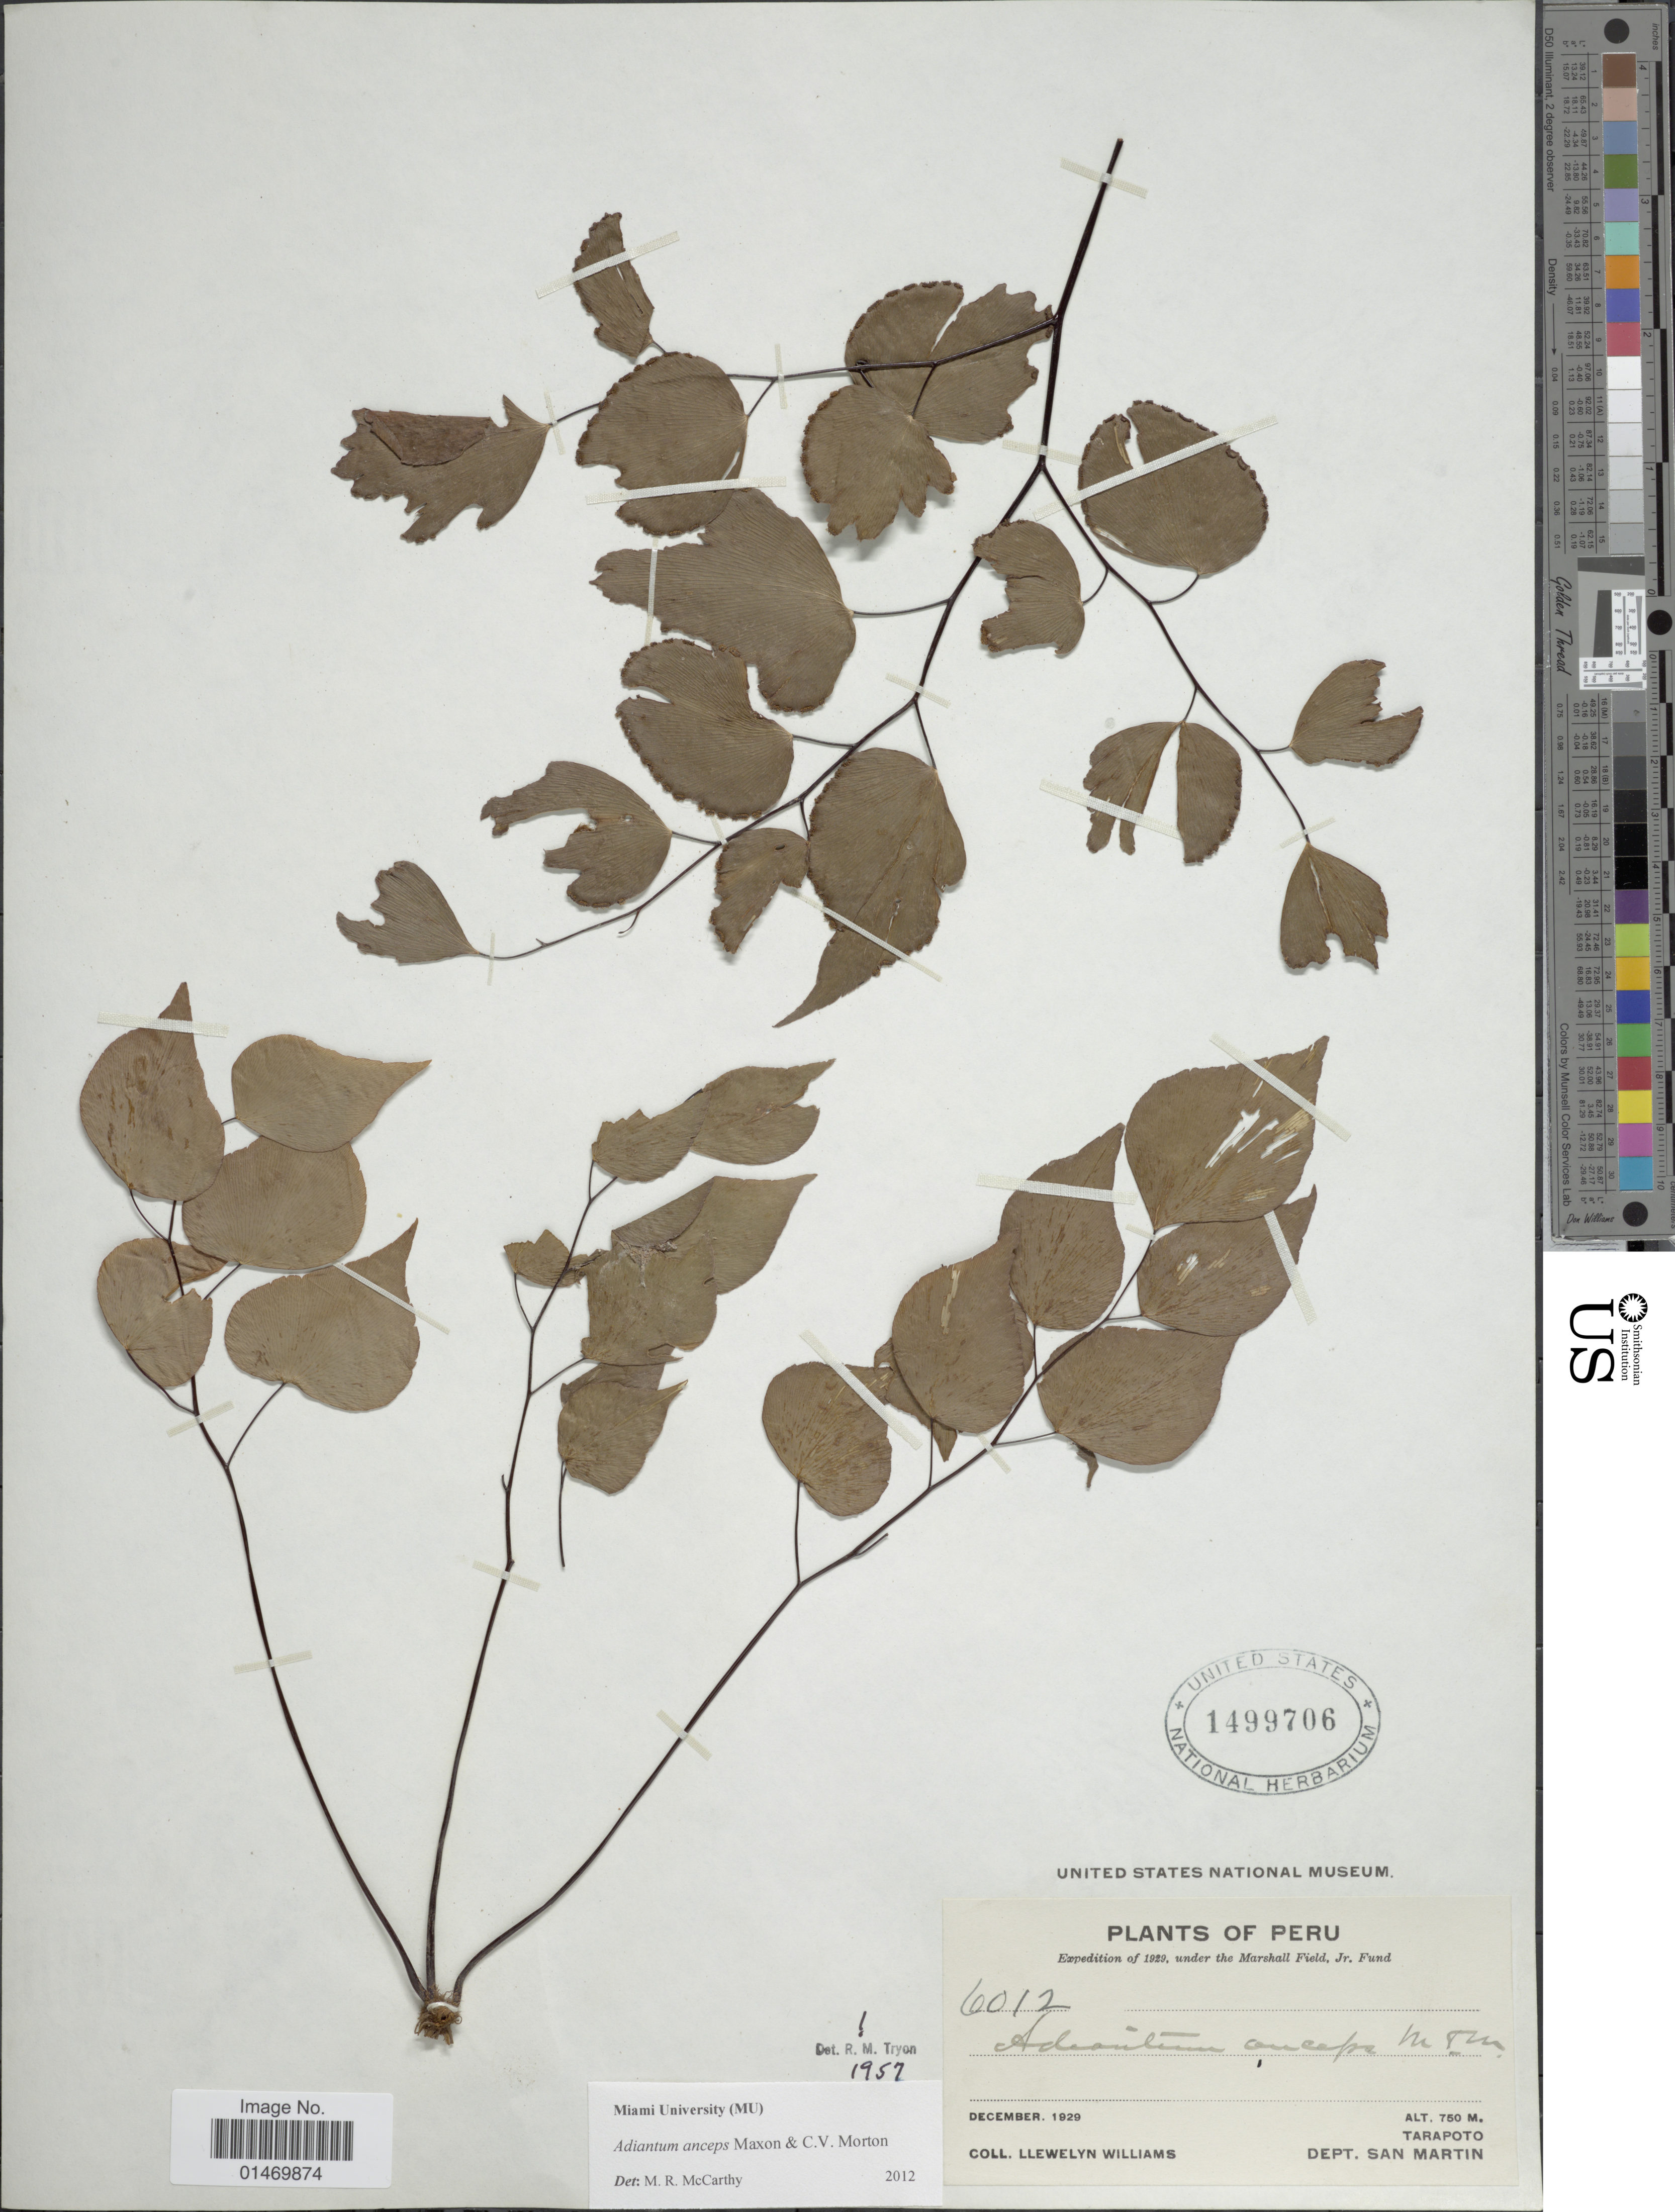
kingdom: Plantae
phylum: Tracheophyta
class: Polypodiopsida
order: Polypodiales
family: Pteridaceae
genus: Adiantum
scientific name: Adiantum anceps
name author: Maxon & C.V. Morton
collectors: Ll. Williams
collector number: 6012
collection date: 1929-12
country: Peru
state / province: San Martín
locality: Peru, Tarapoto.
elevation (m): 750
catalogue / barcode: US 1499706